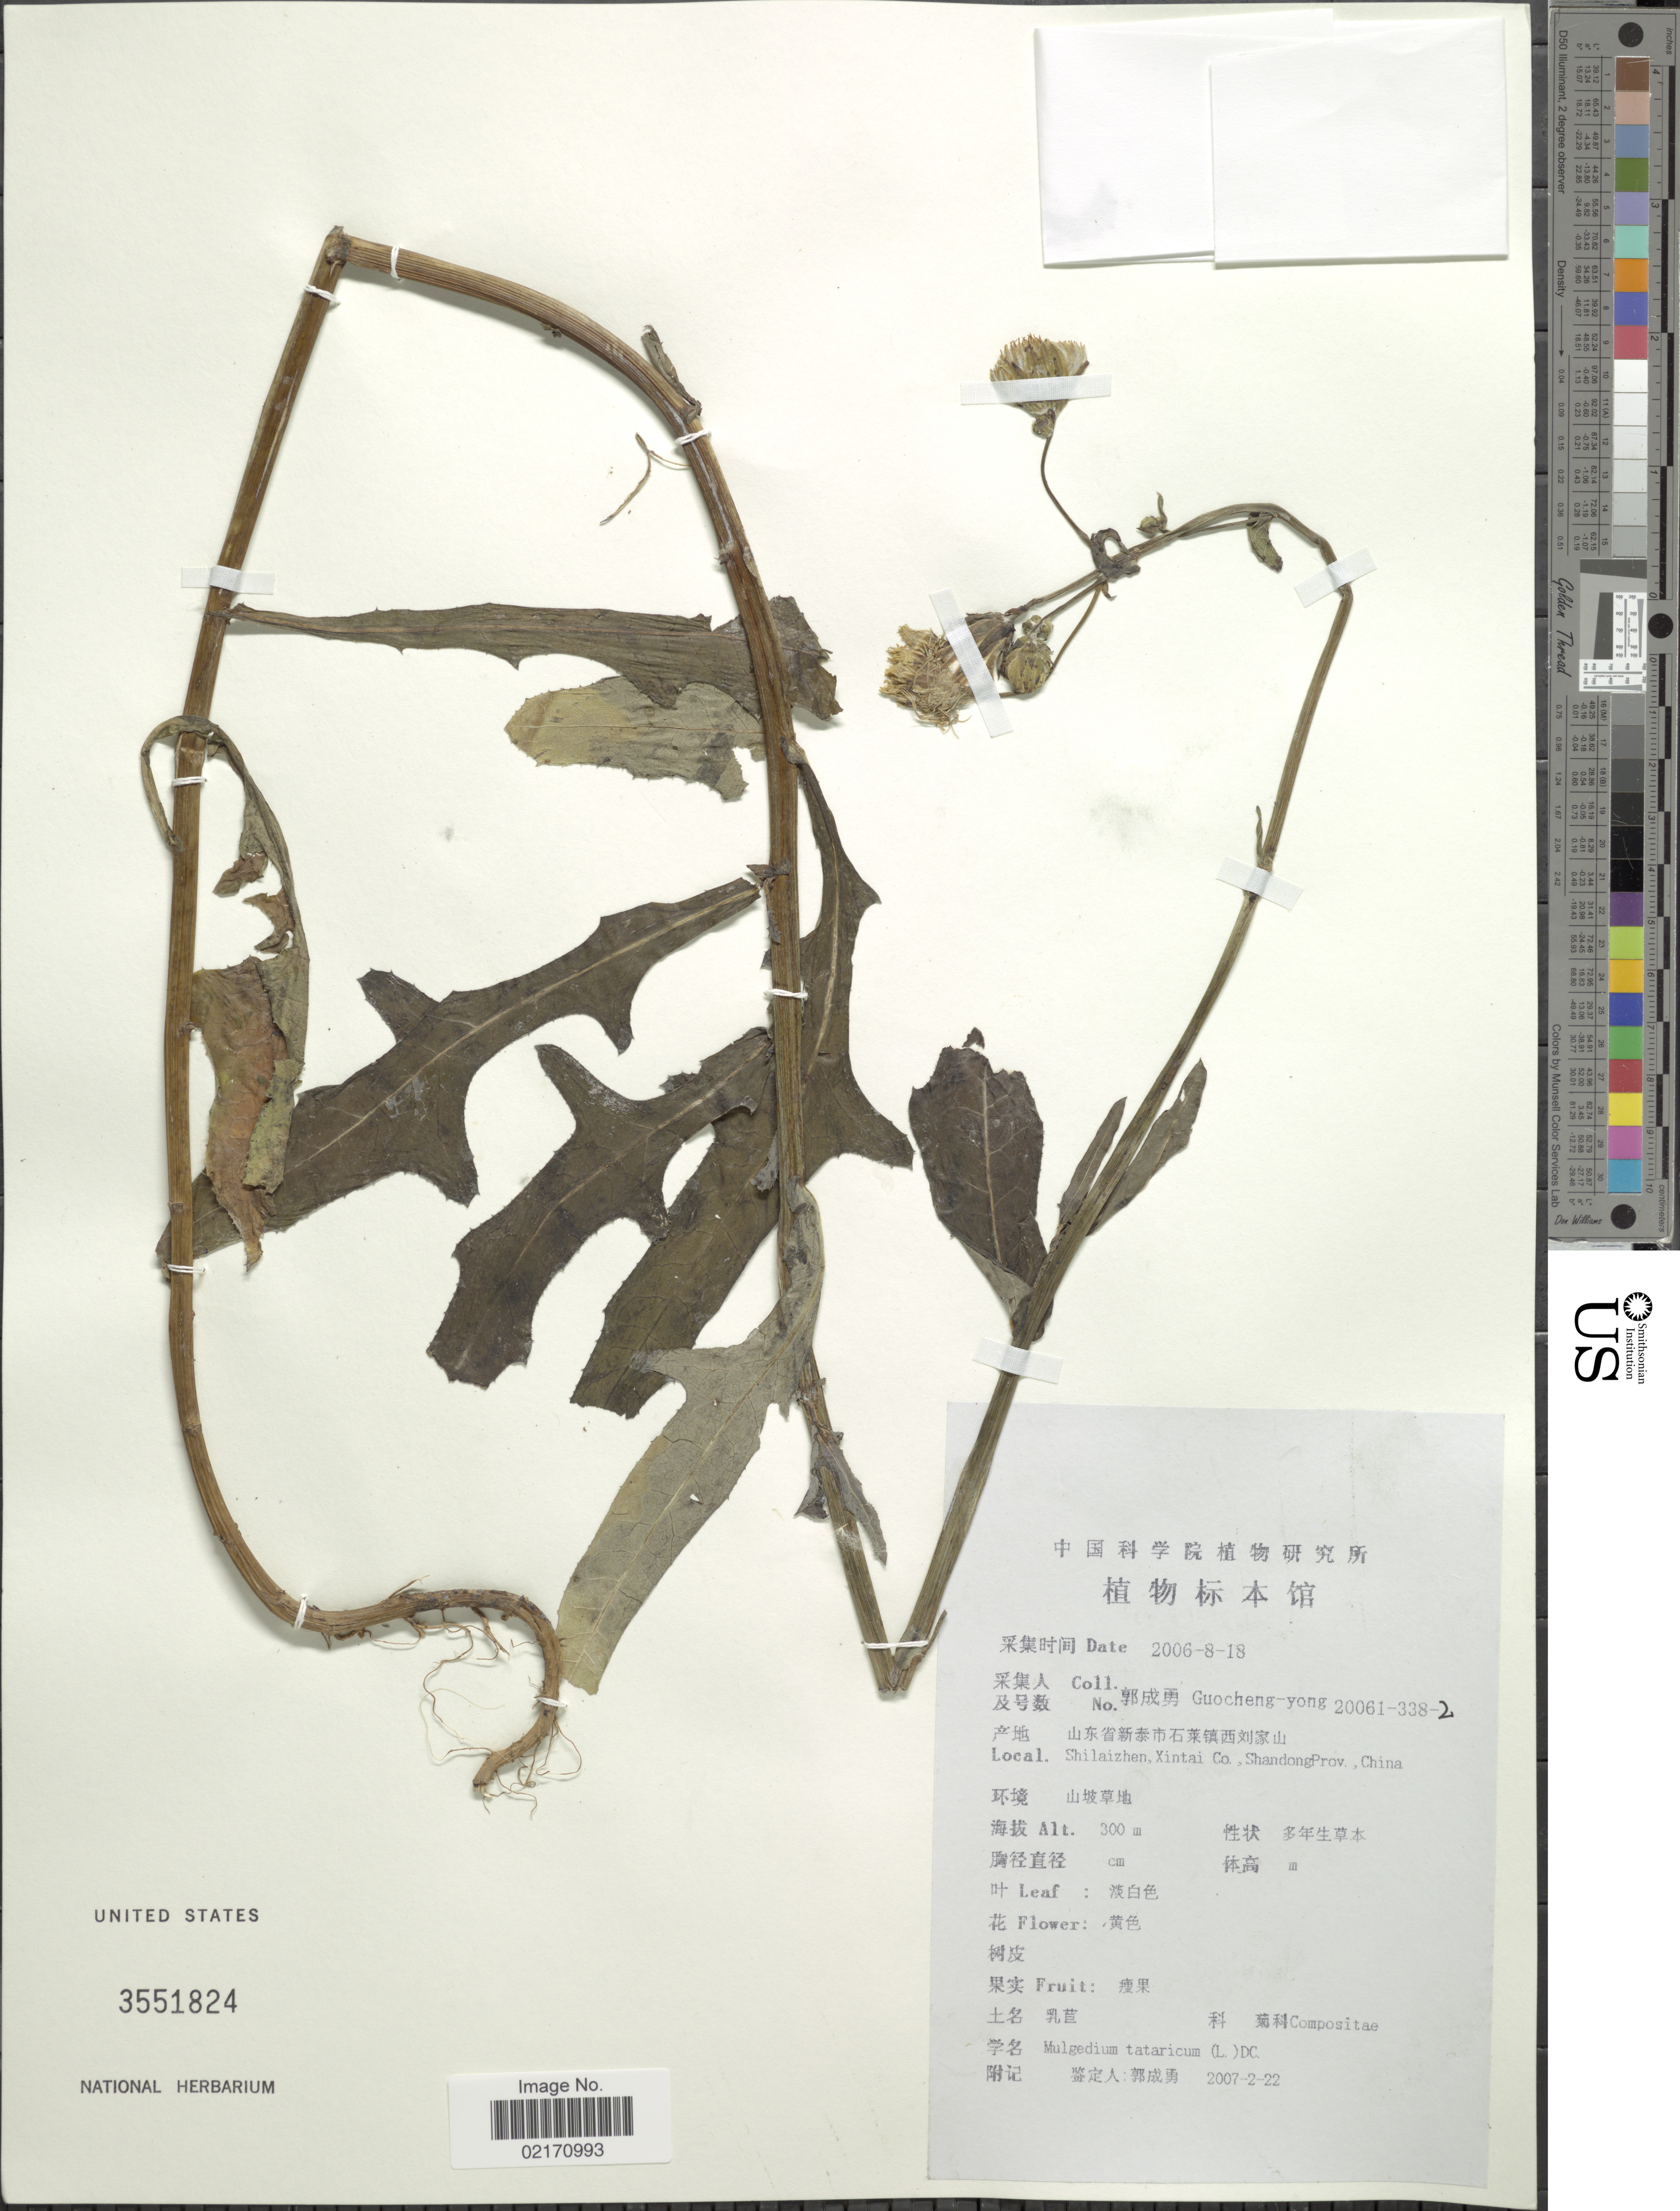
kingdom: Plantae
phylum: Tracheophyta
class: Magnoliopsida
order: Asterales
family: Asteraceae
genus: Mulgedium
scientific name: Mulgedium tataricum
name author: (L.) DC.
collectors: Guo cheng-yong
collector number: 20061-338-2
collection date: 2006-08-18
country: China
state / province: Shandong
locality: Shilaizhen, Xintai Co., Shandong Prov.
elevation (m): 300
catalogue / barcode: US 3551824